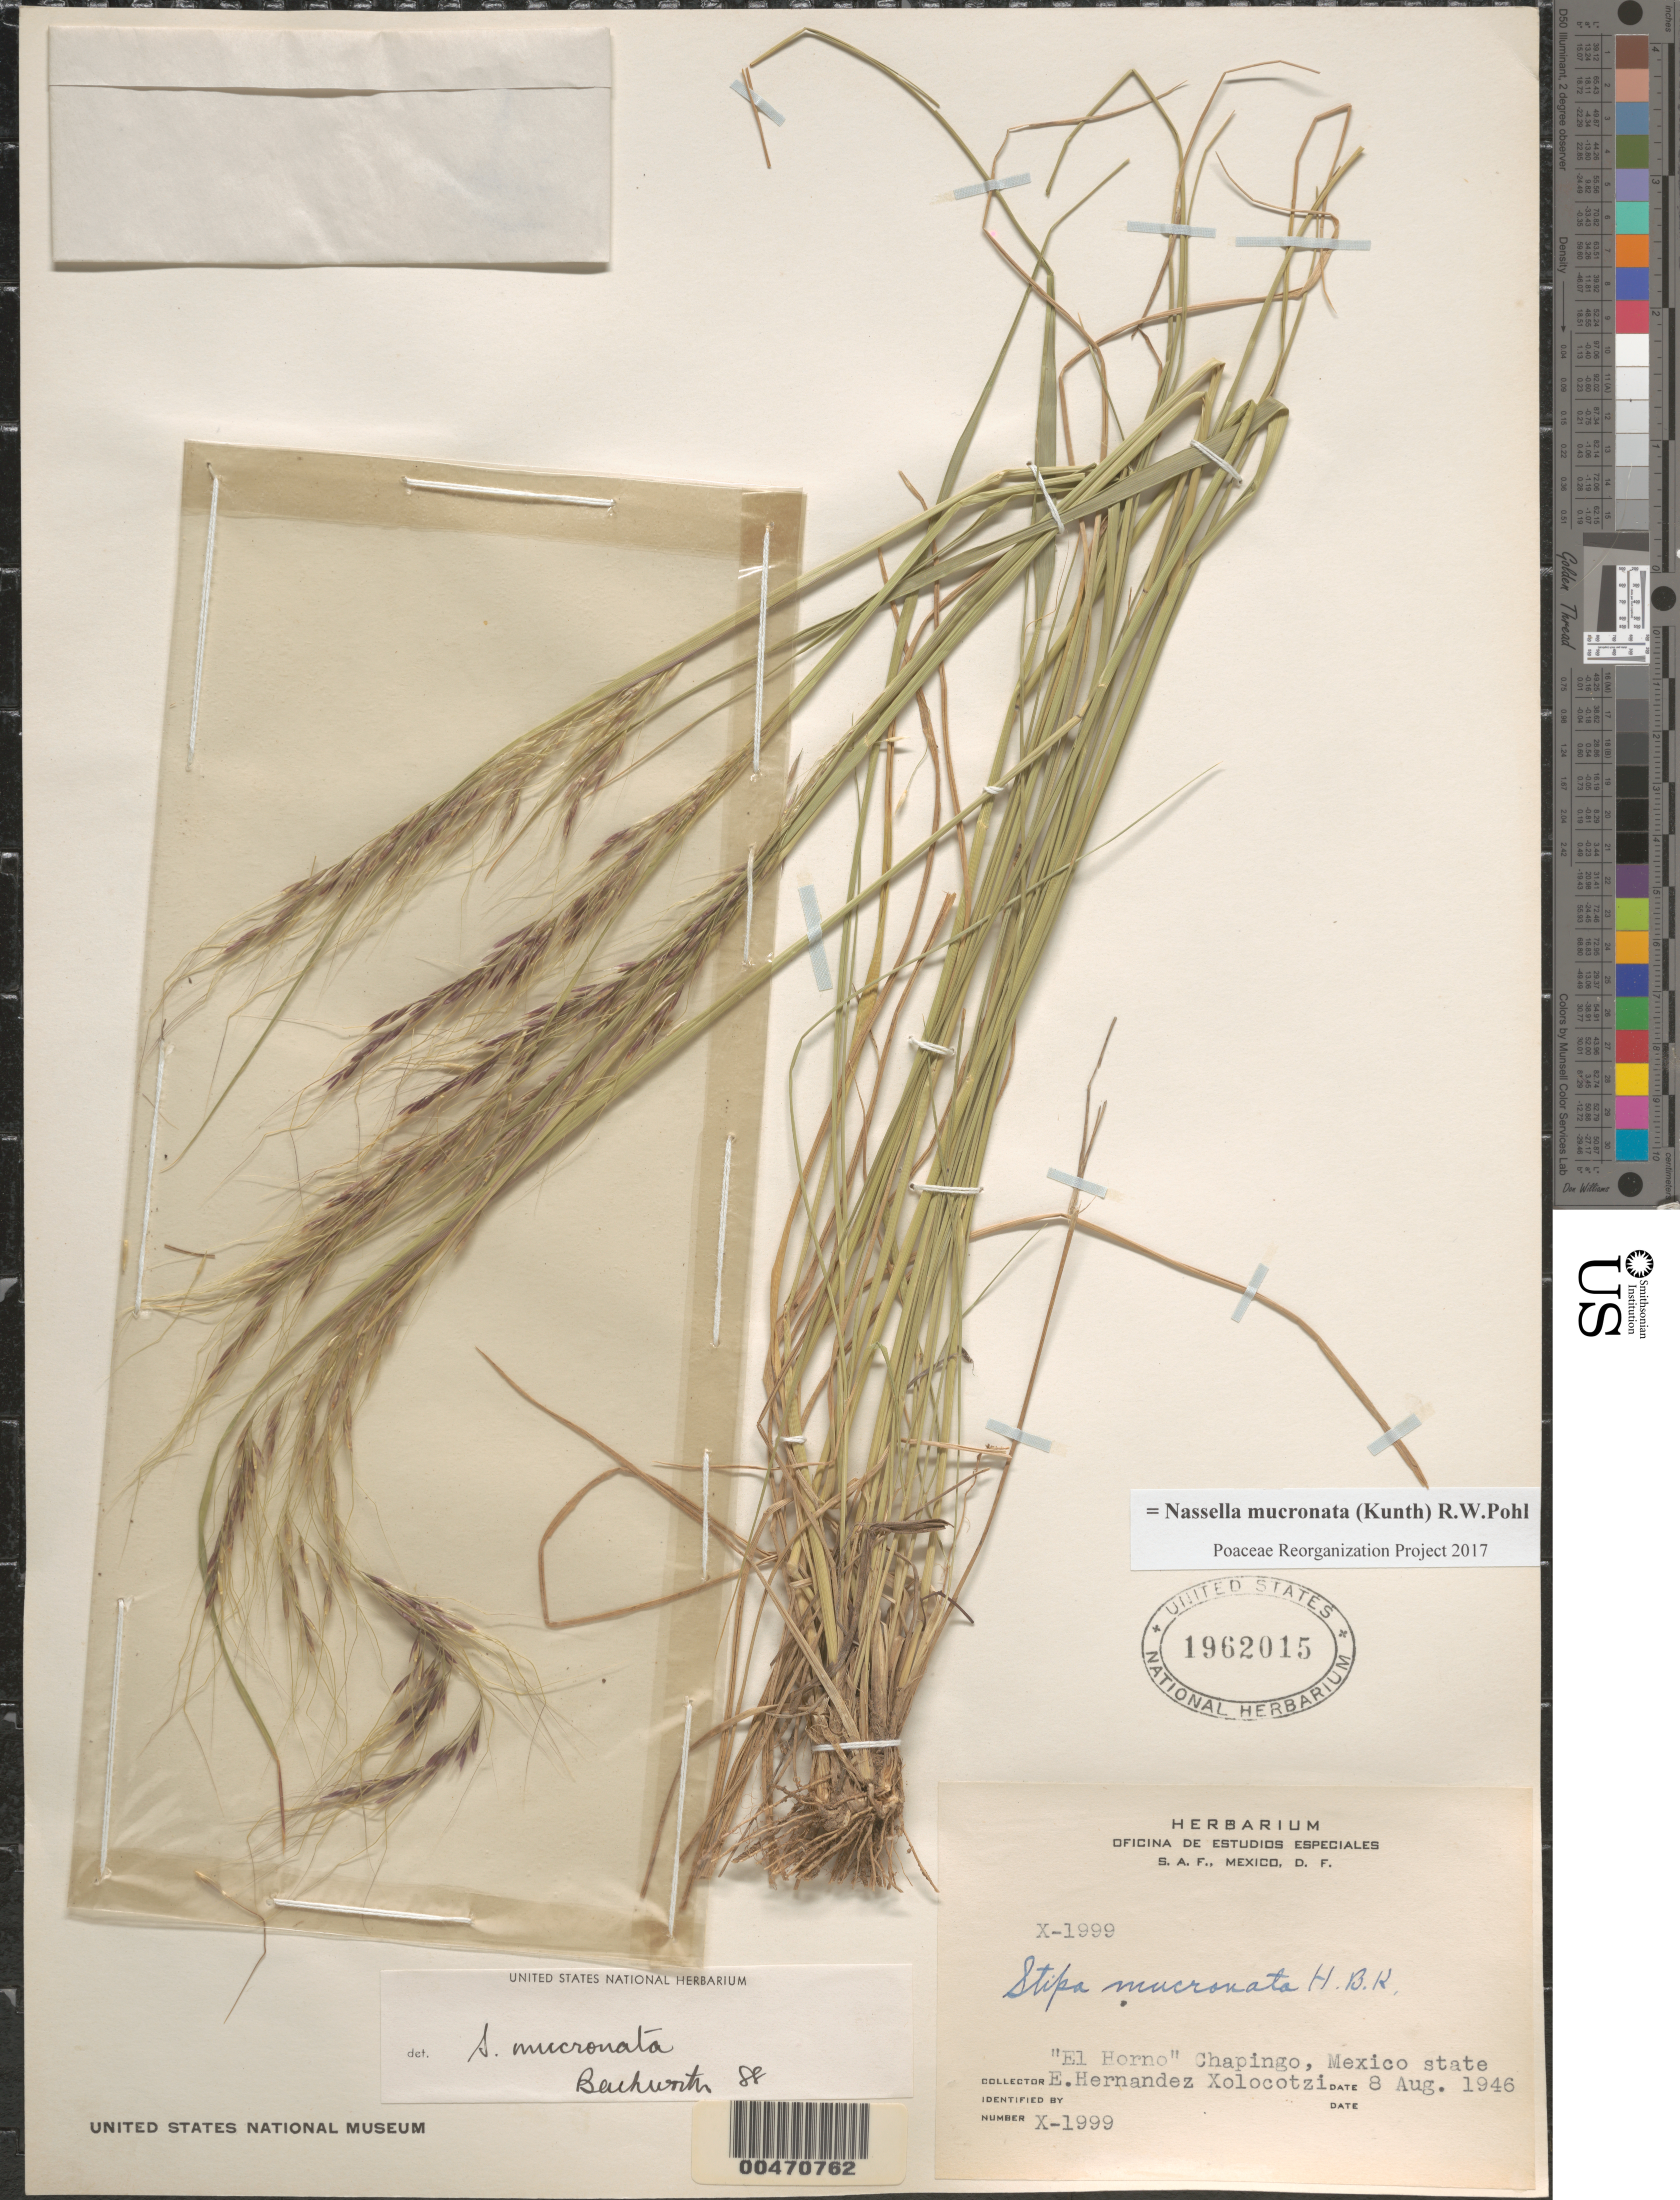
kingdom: Plantae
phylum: Tracheophyta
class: Liliopsida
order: Poales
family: Poaceae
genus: Nassella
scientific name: Nassella mucronata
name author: (Kunth) R.W. Pohl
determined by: Poaceae Reorganization Project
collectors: E. I. Hernández-X.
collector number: X-1999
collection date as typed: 8 Aug 1946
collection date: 1946-08-08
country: Mexico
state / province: México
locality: El Horno, Chapingo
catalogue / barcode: US 1962015